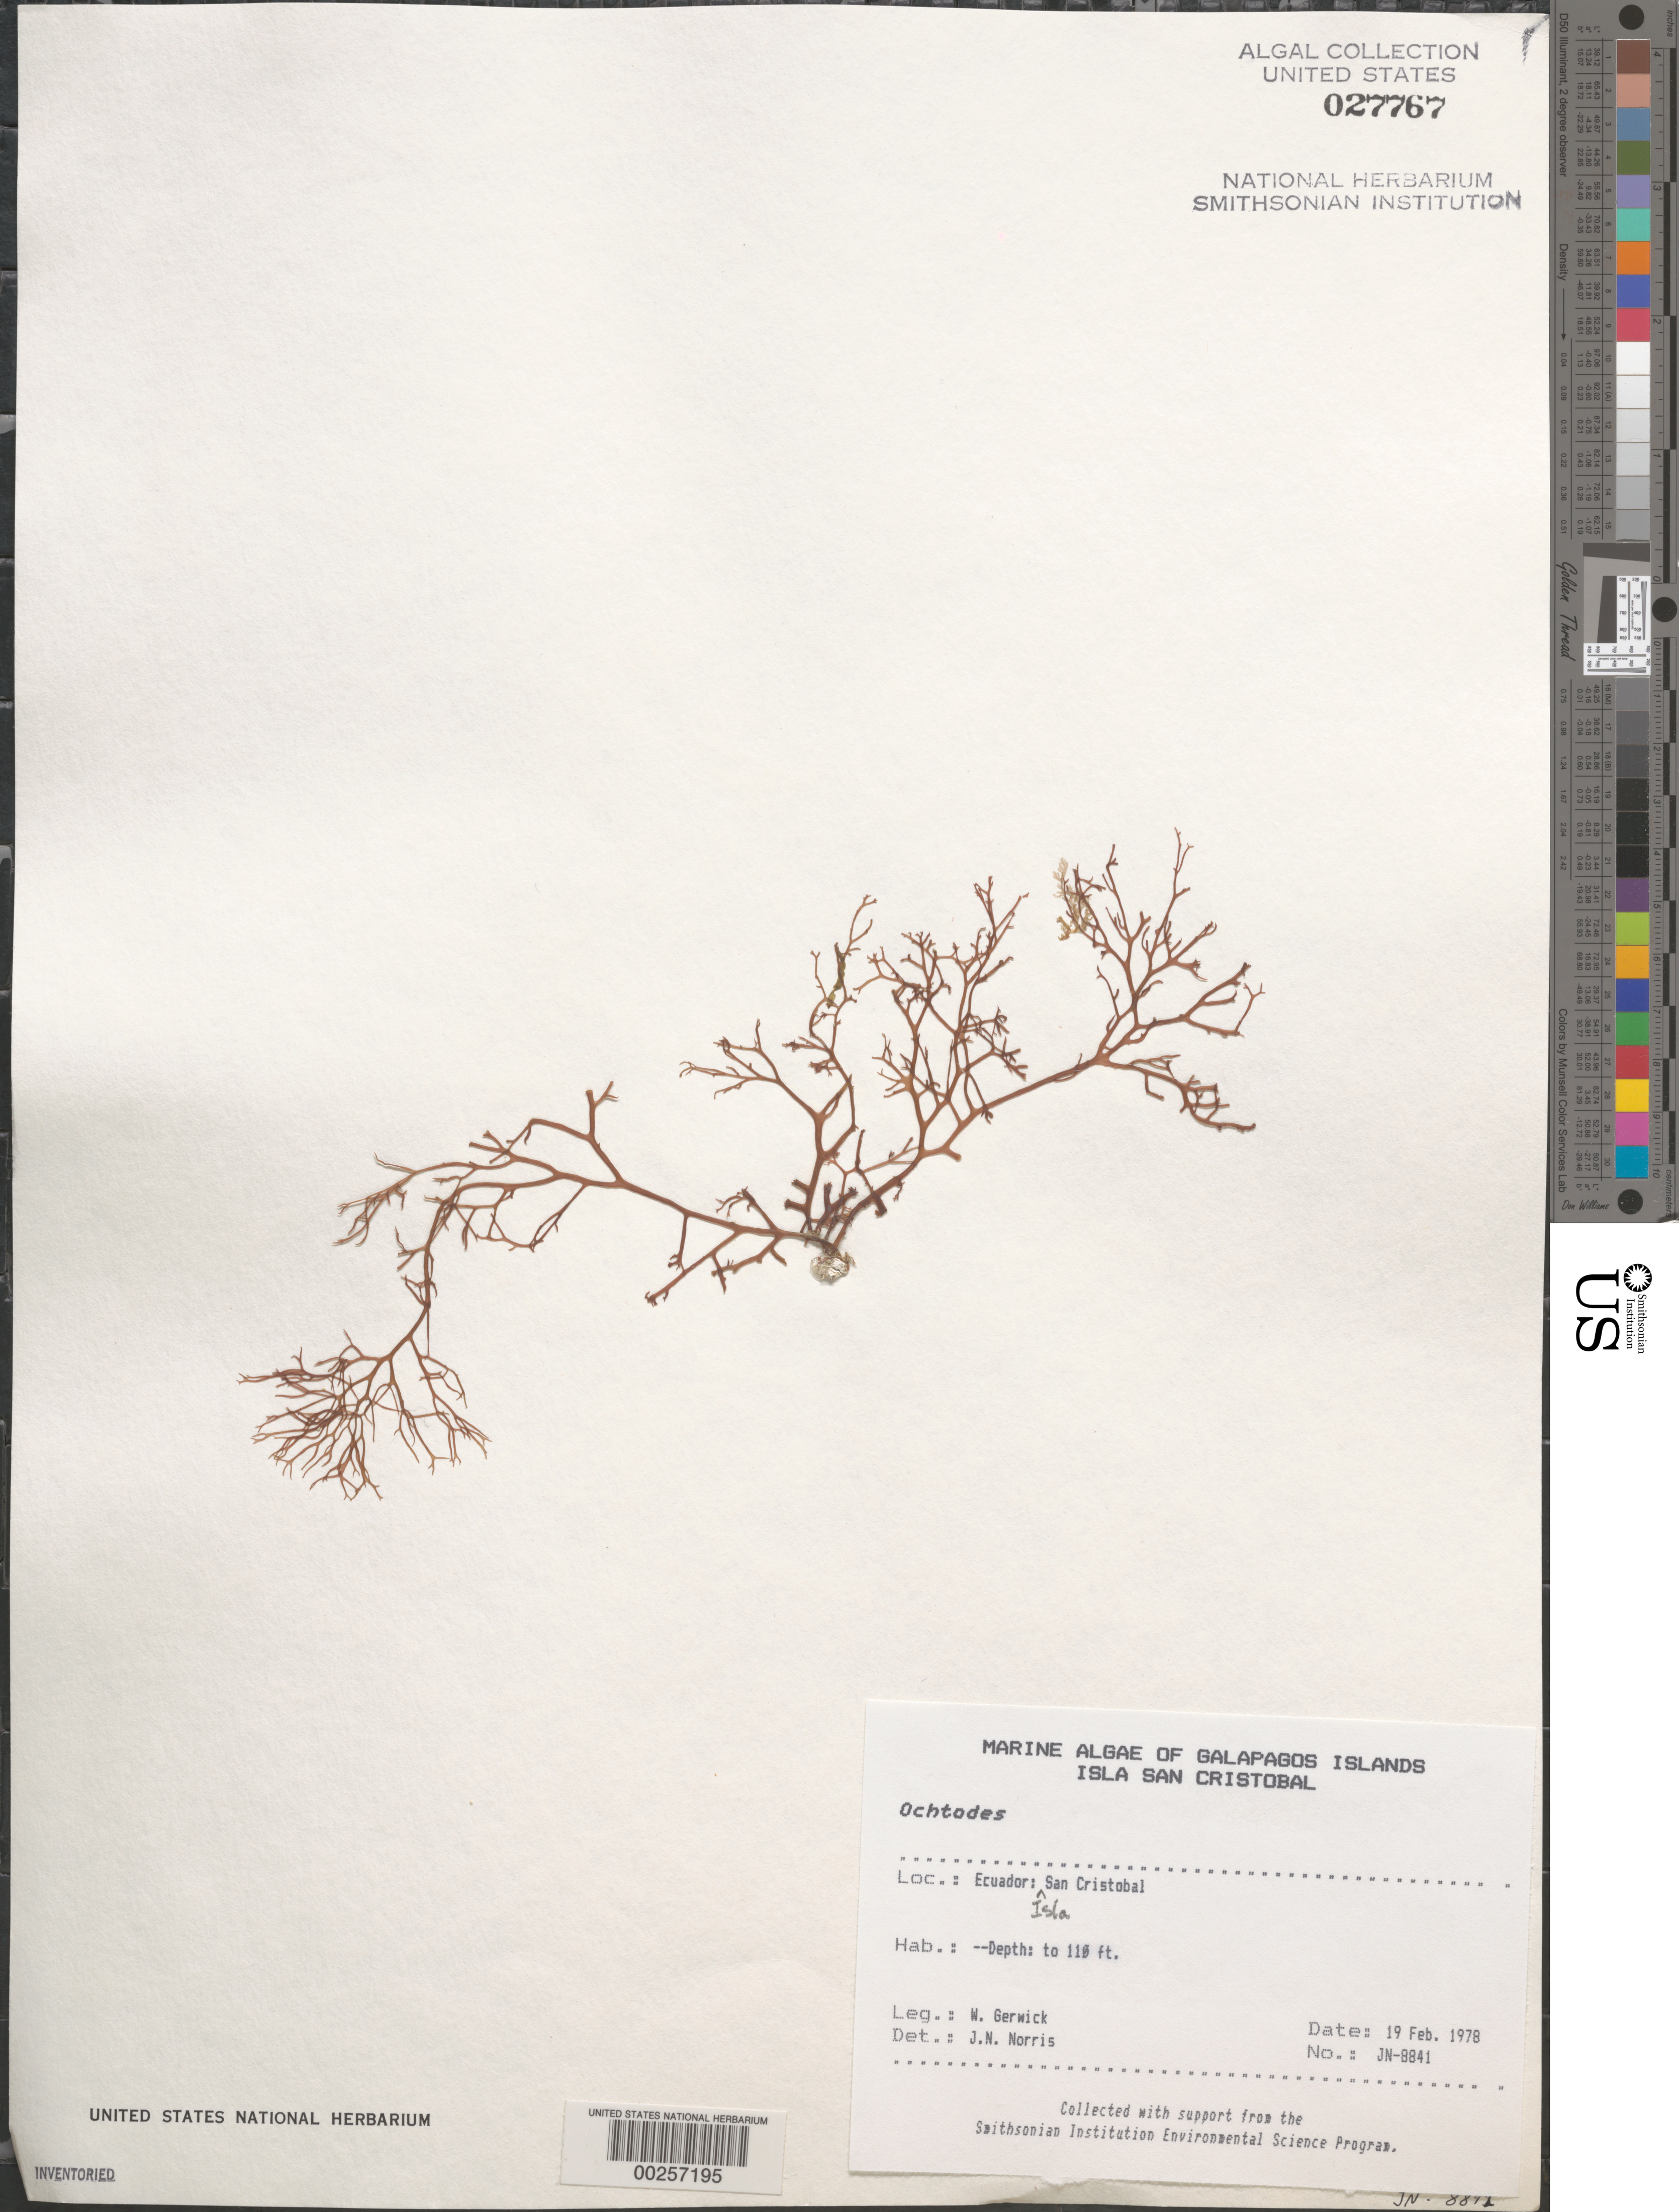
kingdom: Plantae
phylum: Rhodophyta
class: Florideophyceae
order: Gigartinales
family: Rhizophyllidaceae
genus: Ochtodes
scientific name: Ochtodes sp.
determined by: Norris, James N.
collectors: W. Gerwick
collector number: Jn-8841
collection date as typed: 19 Feb 1978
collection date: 1978-02-19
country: Ecuador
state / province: Colón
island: San Cristóbal [Chatham]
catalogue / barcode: US 27767